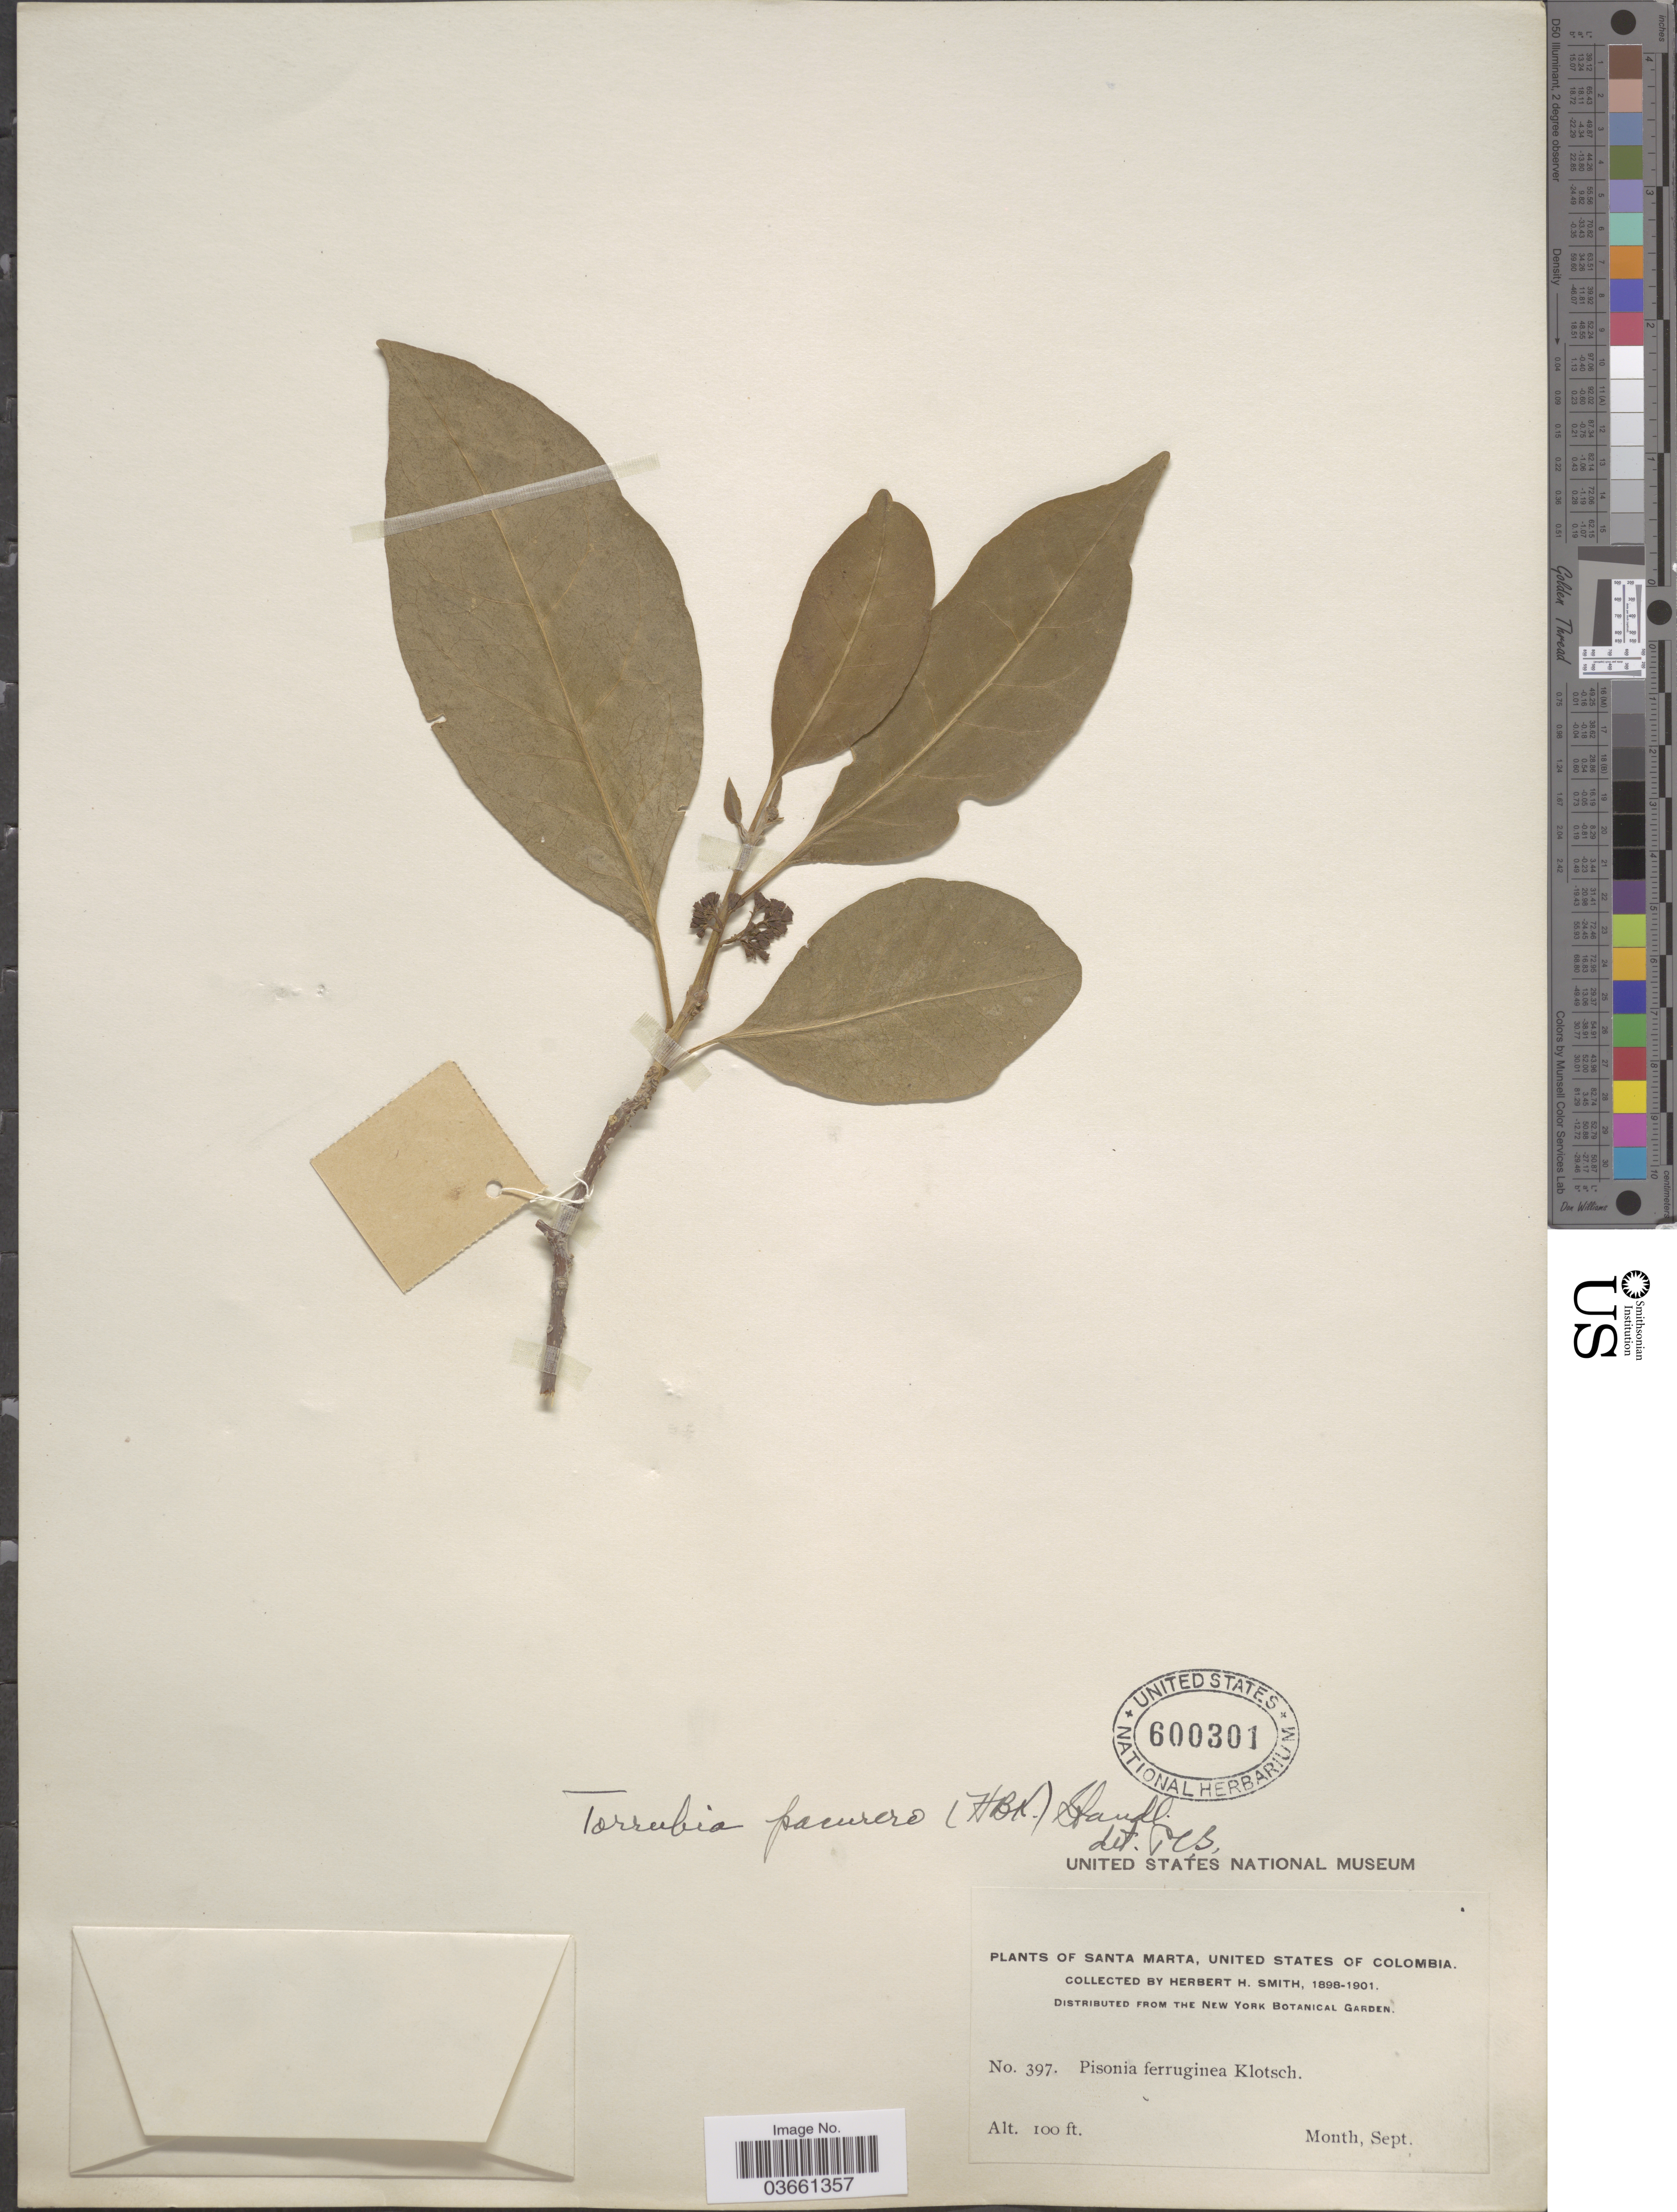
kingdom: Plantae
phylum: Tracheophyta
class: Magnoliopsida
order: Caryophyllales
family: Nyctaginaceae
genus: Guapira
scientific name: Guapira pacurero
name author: (Kunth) Little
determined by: Strong, Mark T., (BOT), Smithsonian Institution - National Museum of Natural History (UNITED STATES)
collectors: Herbert H. Smith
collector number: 397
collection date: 1898-09/1901-09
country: Colombia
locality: Santa Marta, United States of Colombia.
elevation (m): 30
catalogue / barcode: US 600301